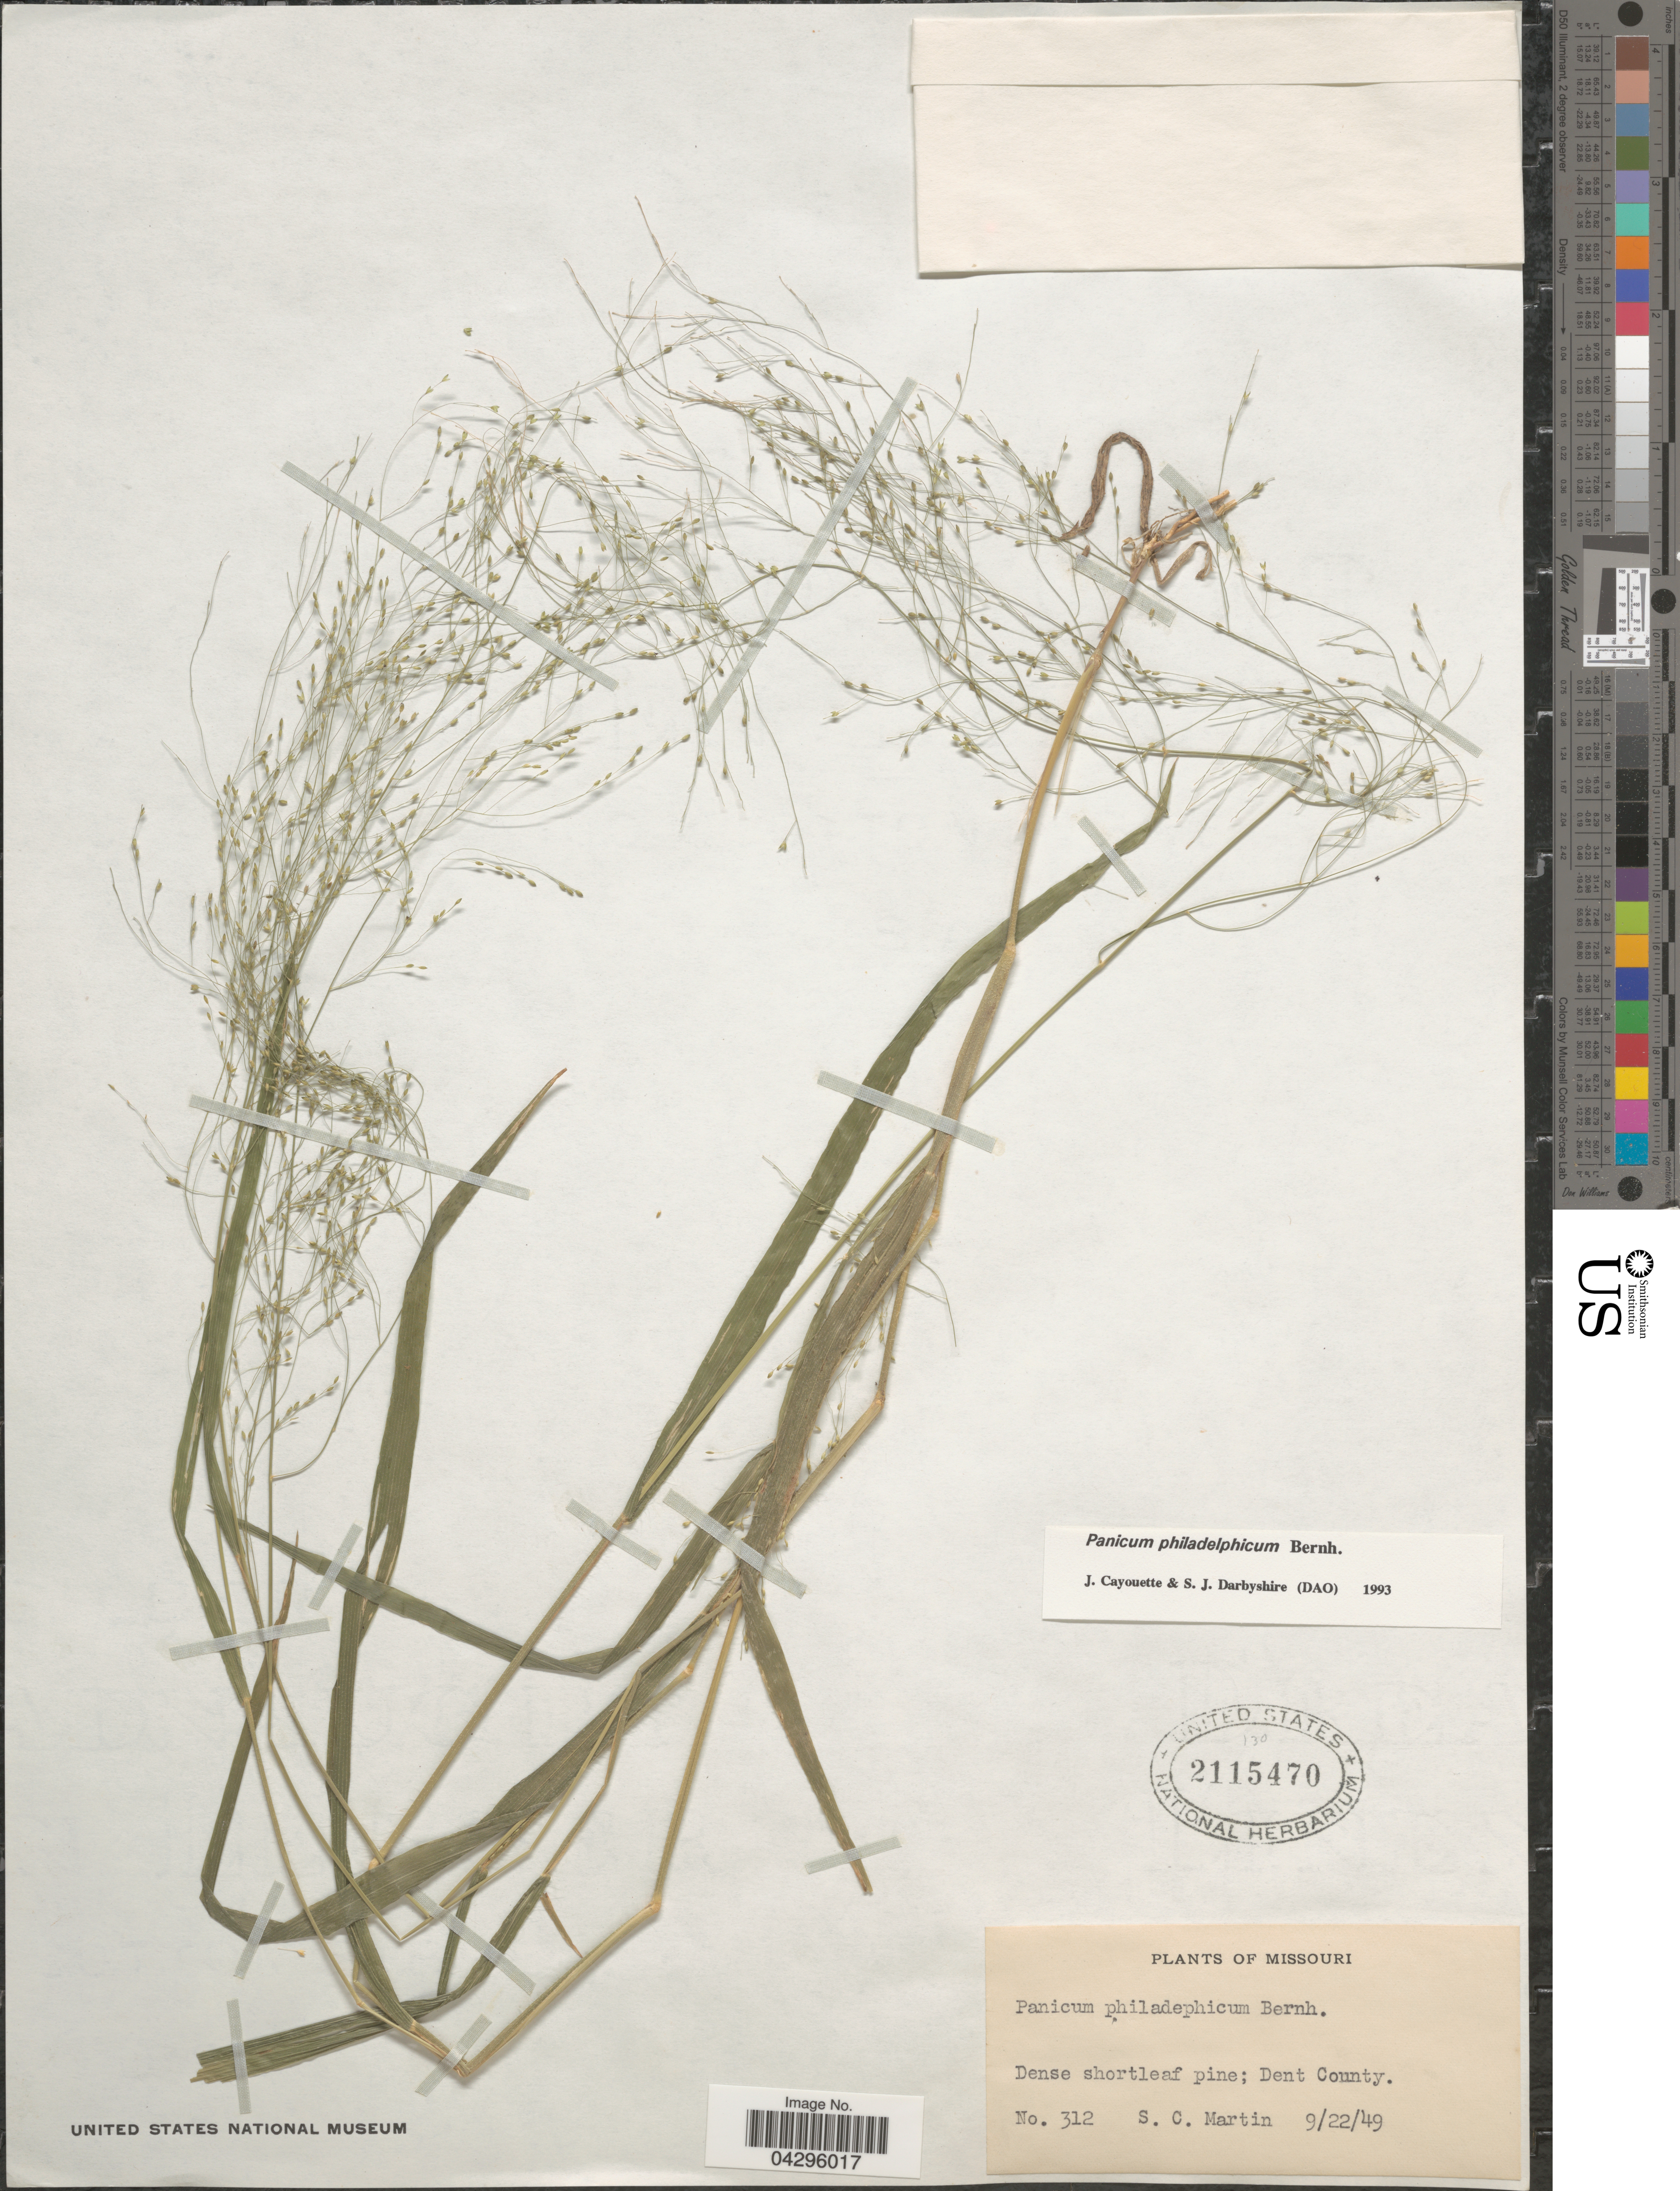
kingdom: Plantae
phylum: Tracheophyta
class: Liliopsida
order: Poales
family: Poaceae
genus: Panicum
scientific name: Panicum philadelphicum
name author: Bernh. ex Trin.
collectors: S. C. Martin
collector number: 312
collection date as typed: Transcribed d/m/y: 22/9/49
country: United States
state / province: Missouri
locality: Dense shortleaf pine; Dent County.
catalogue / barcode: US 2115470